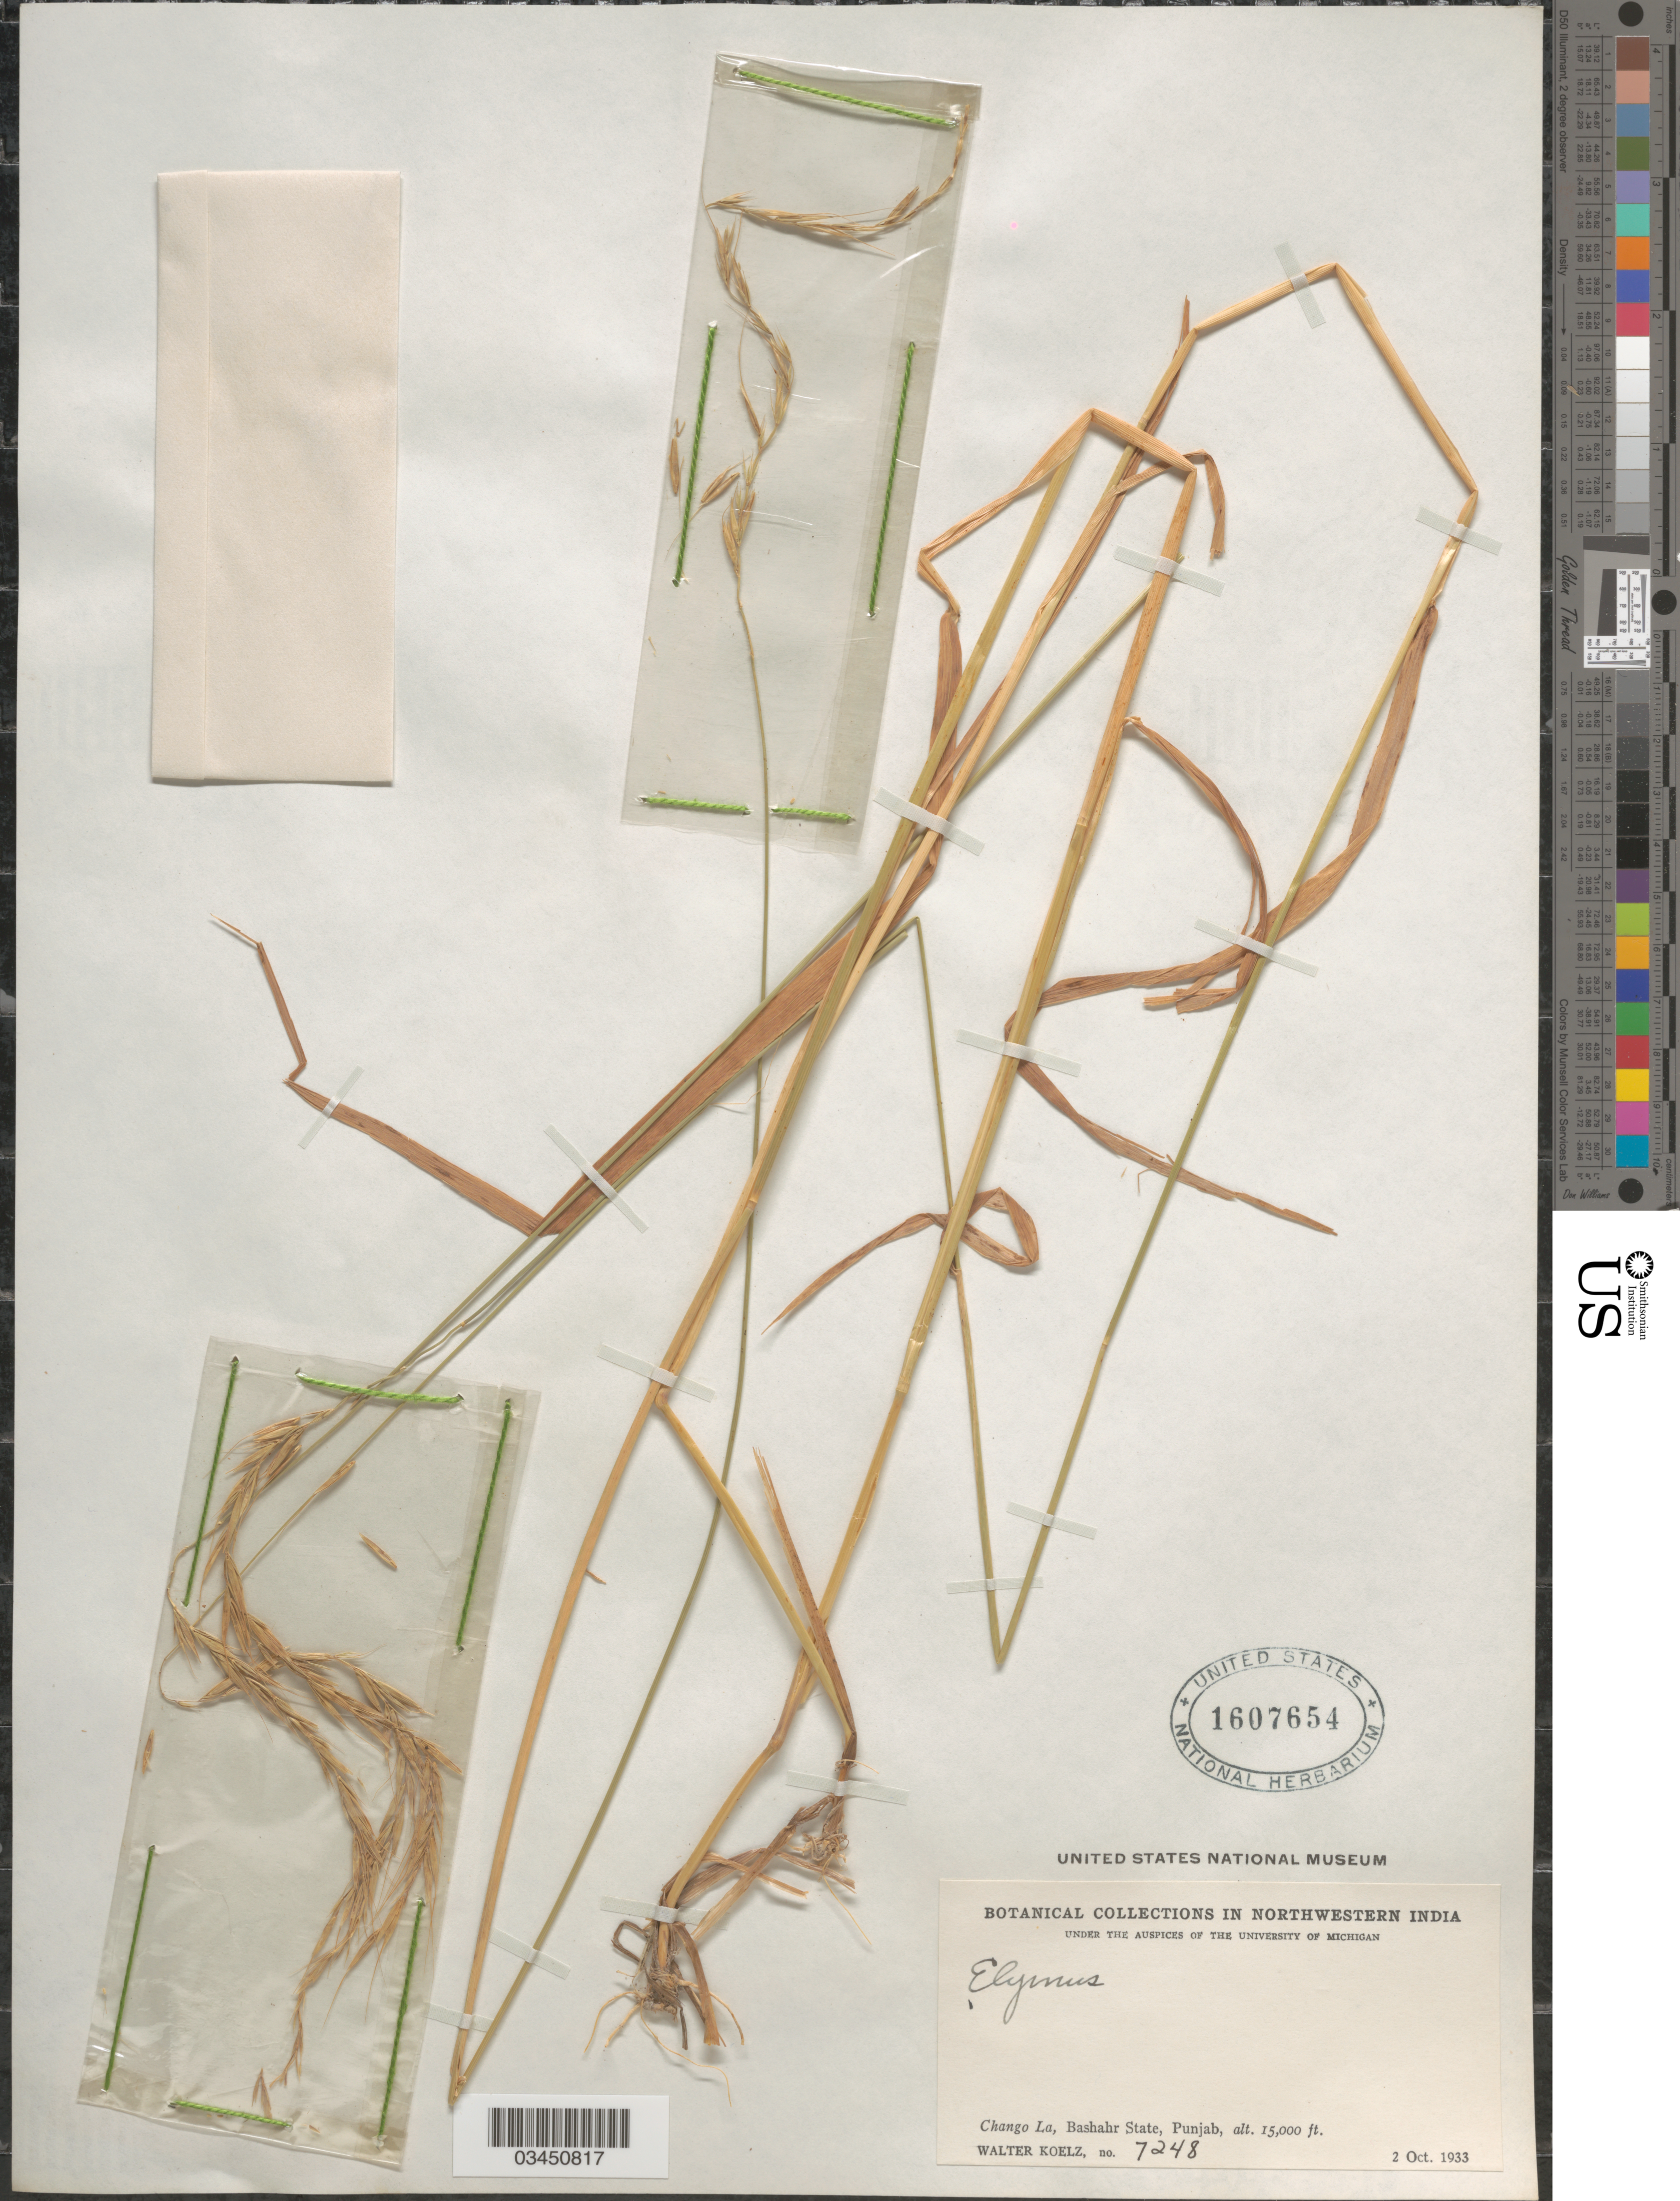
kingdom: Plantae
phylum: Tracheophyta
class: Liliopsida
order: Poales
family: Poaceae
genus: Elymus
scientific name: Elymus sibiricus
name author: L.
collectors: W. N. Koelz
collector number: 7248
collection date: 1933-10-02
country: India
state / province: Punjab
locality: Northwestern India. Chango La, Bashahr State.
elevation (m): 4572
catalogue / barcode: US 1607654